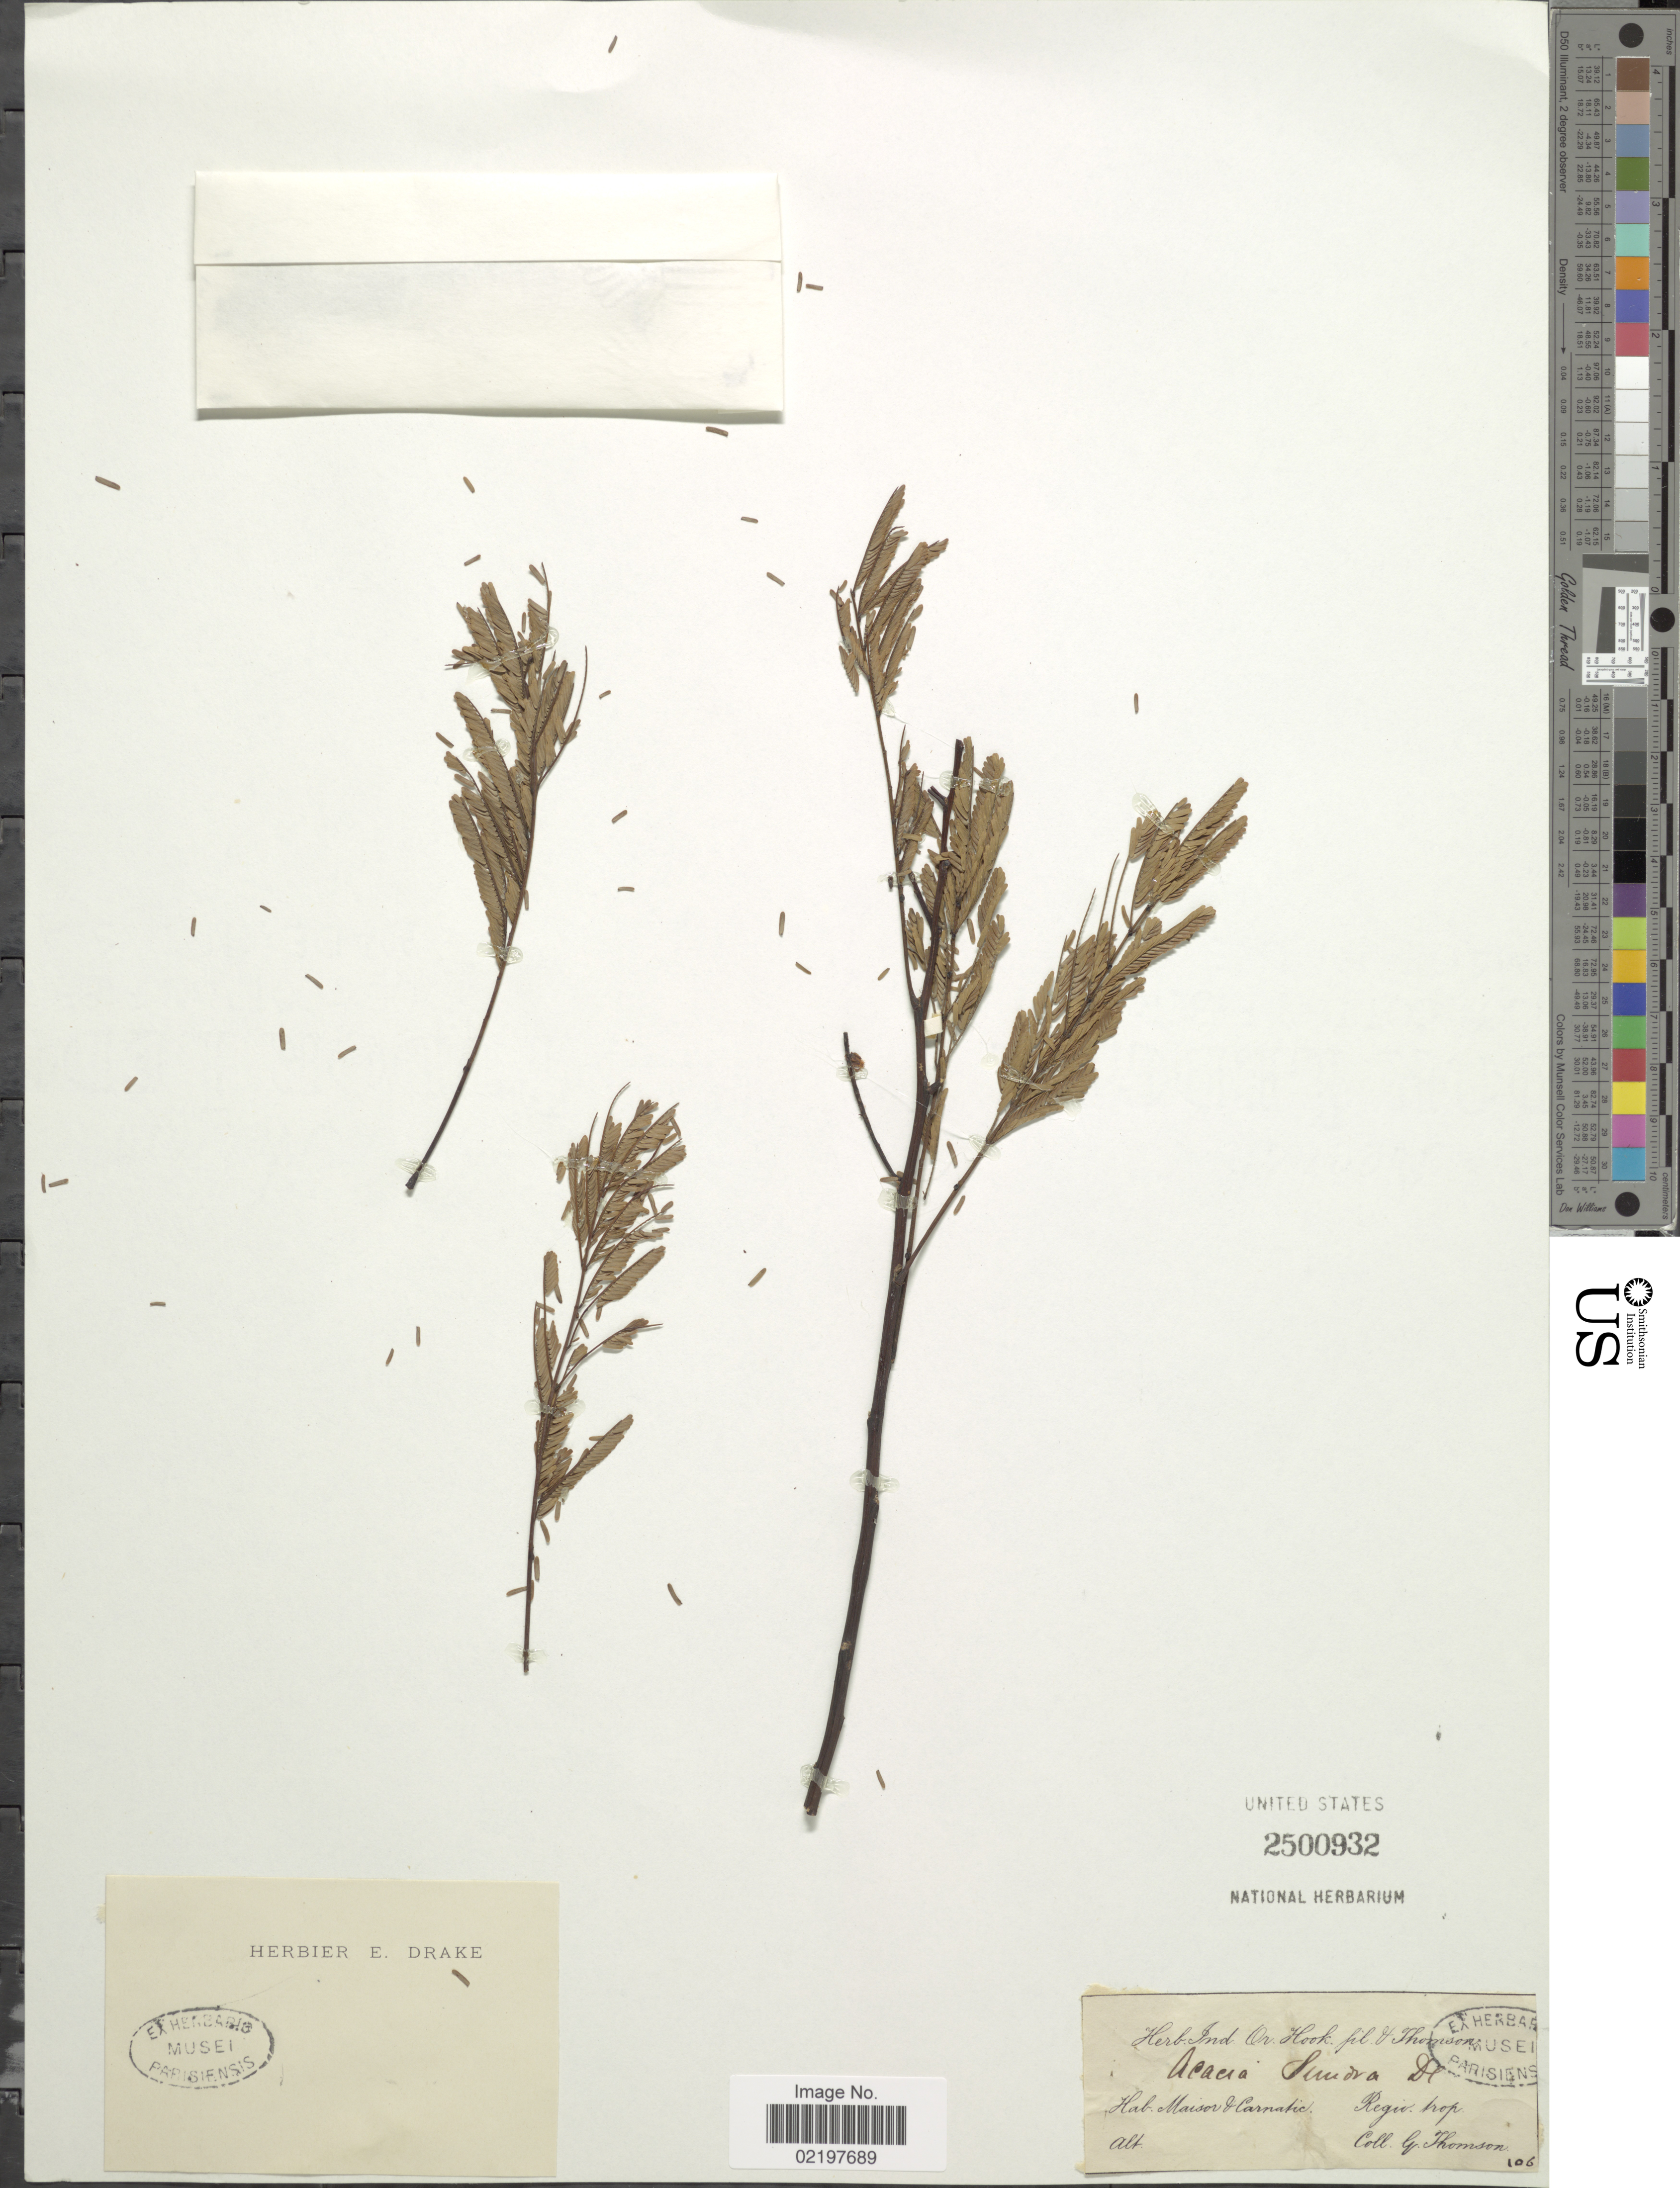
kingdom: Plantae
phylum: Tracheophyta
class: Magnoliopsida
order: Fabales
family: Fabaceae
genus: Senegalia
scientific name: Senegalia chundra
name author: (Roxb. ex Rottler) Maslin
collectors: G. Thomson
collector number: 106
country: India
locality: Maisor & Carnatic, Regio. Trop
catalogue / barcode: US 2500932